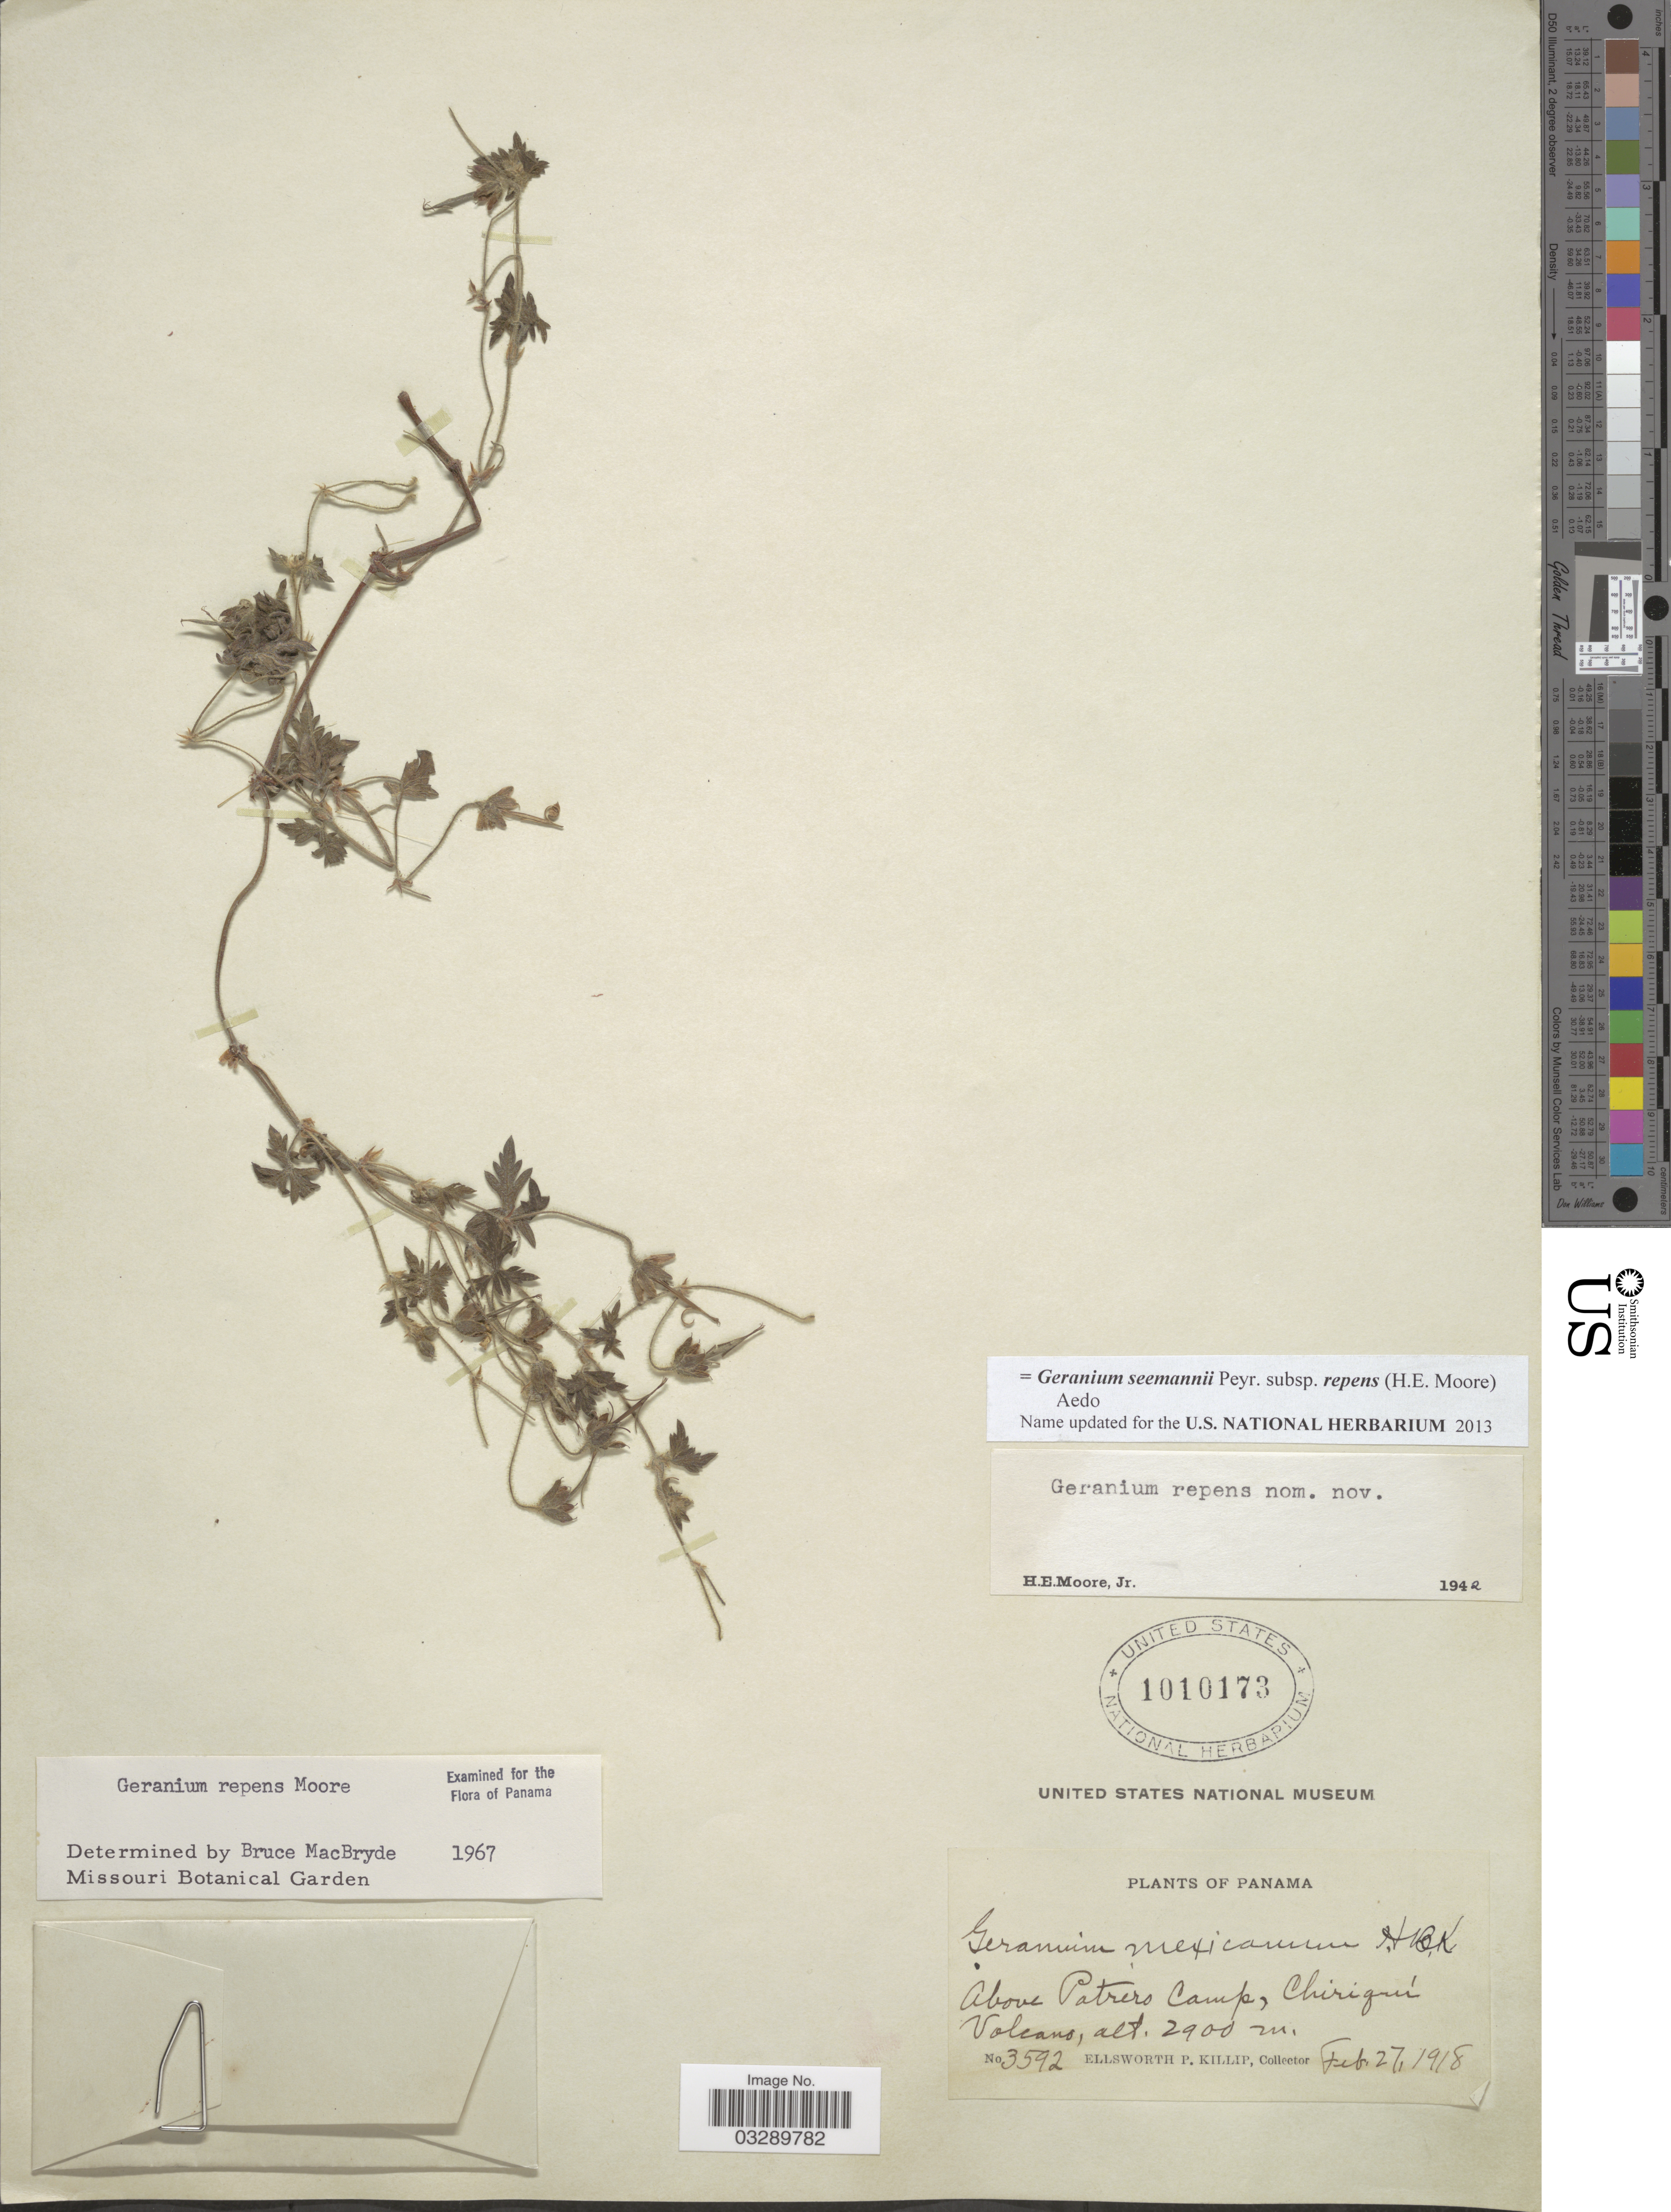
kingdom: Plantae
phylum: Tracheophyta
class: Magnoliopsida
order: Geraniales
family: Geraniaceae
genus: Geranium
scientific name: Geranium seemannii subsp. repens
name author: (H.E. Moore) Aedo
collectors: E. P. Killip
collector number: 3592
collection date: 1918-02-27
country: Panama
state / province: Chiriqui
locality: Above Potrero Camp, Chiriquí Volcano.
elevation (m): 2900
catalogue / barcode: US 1010173